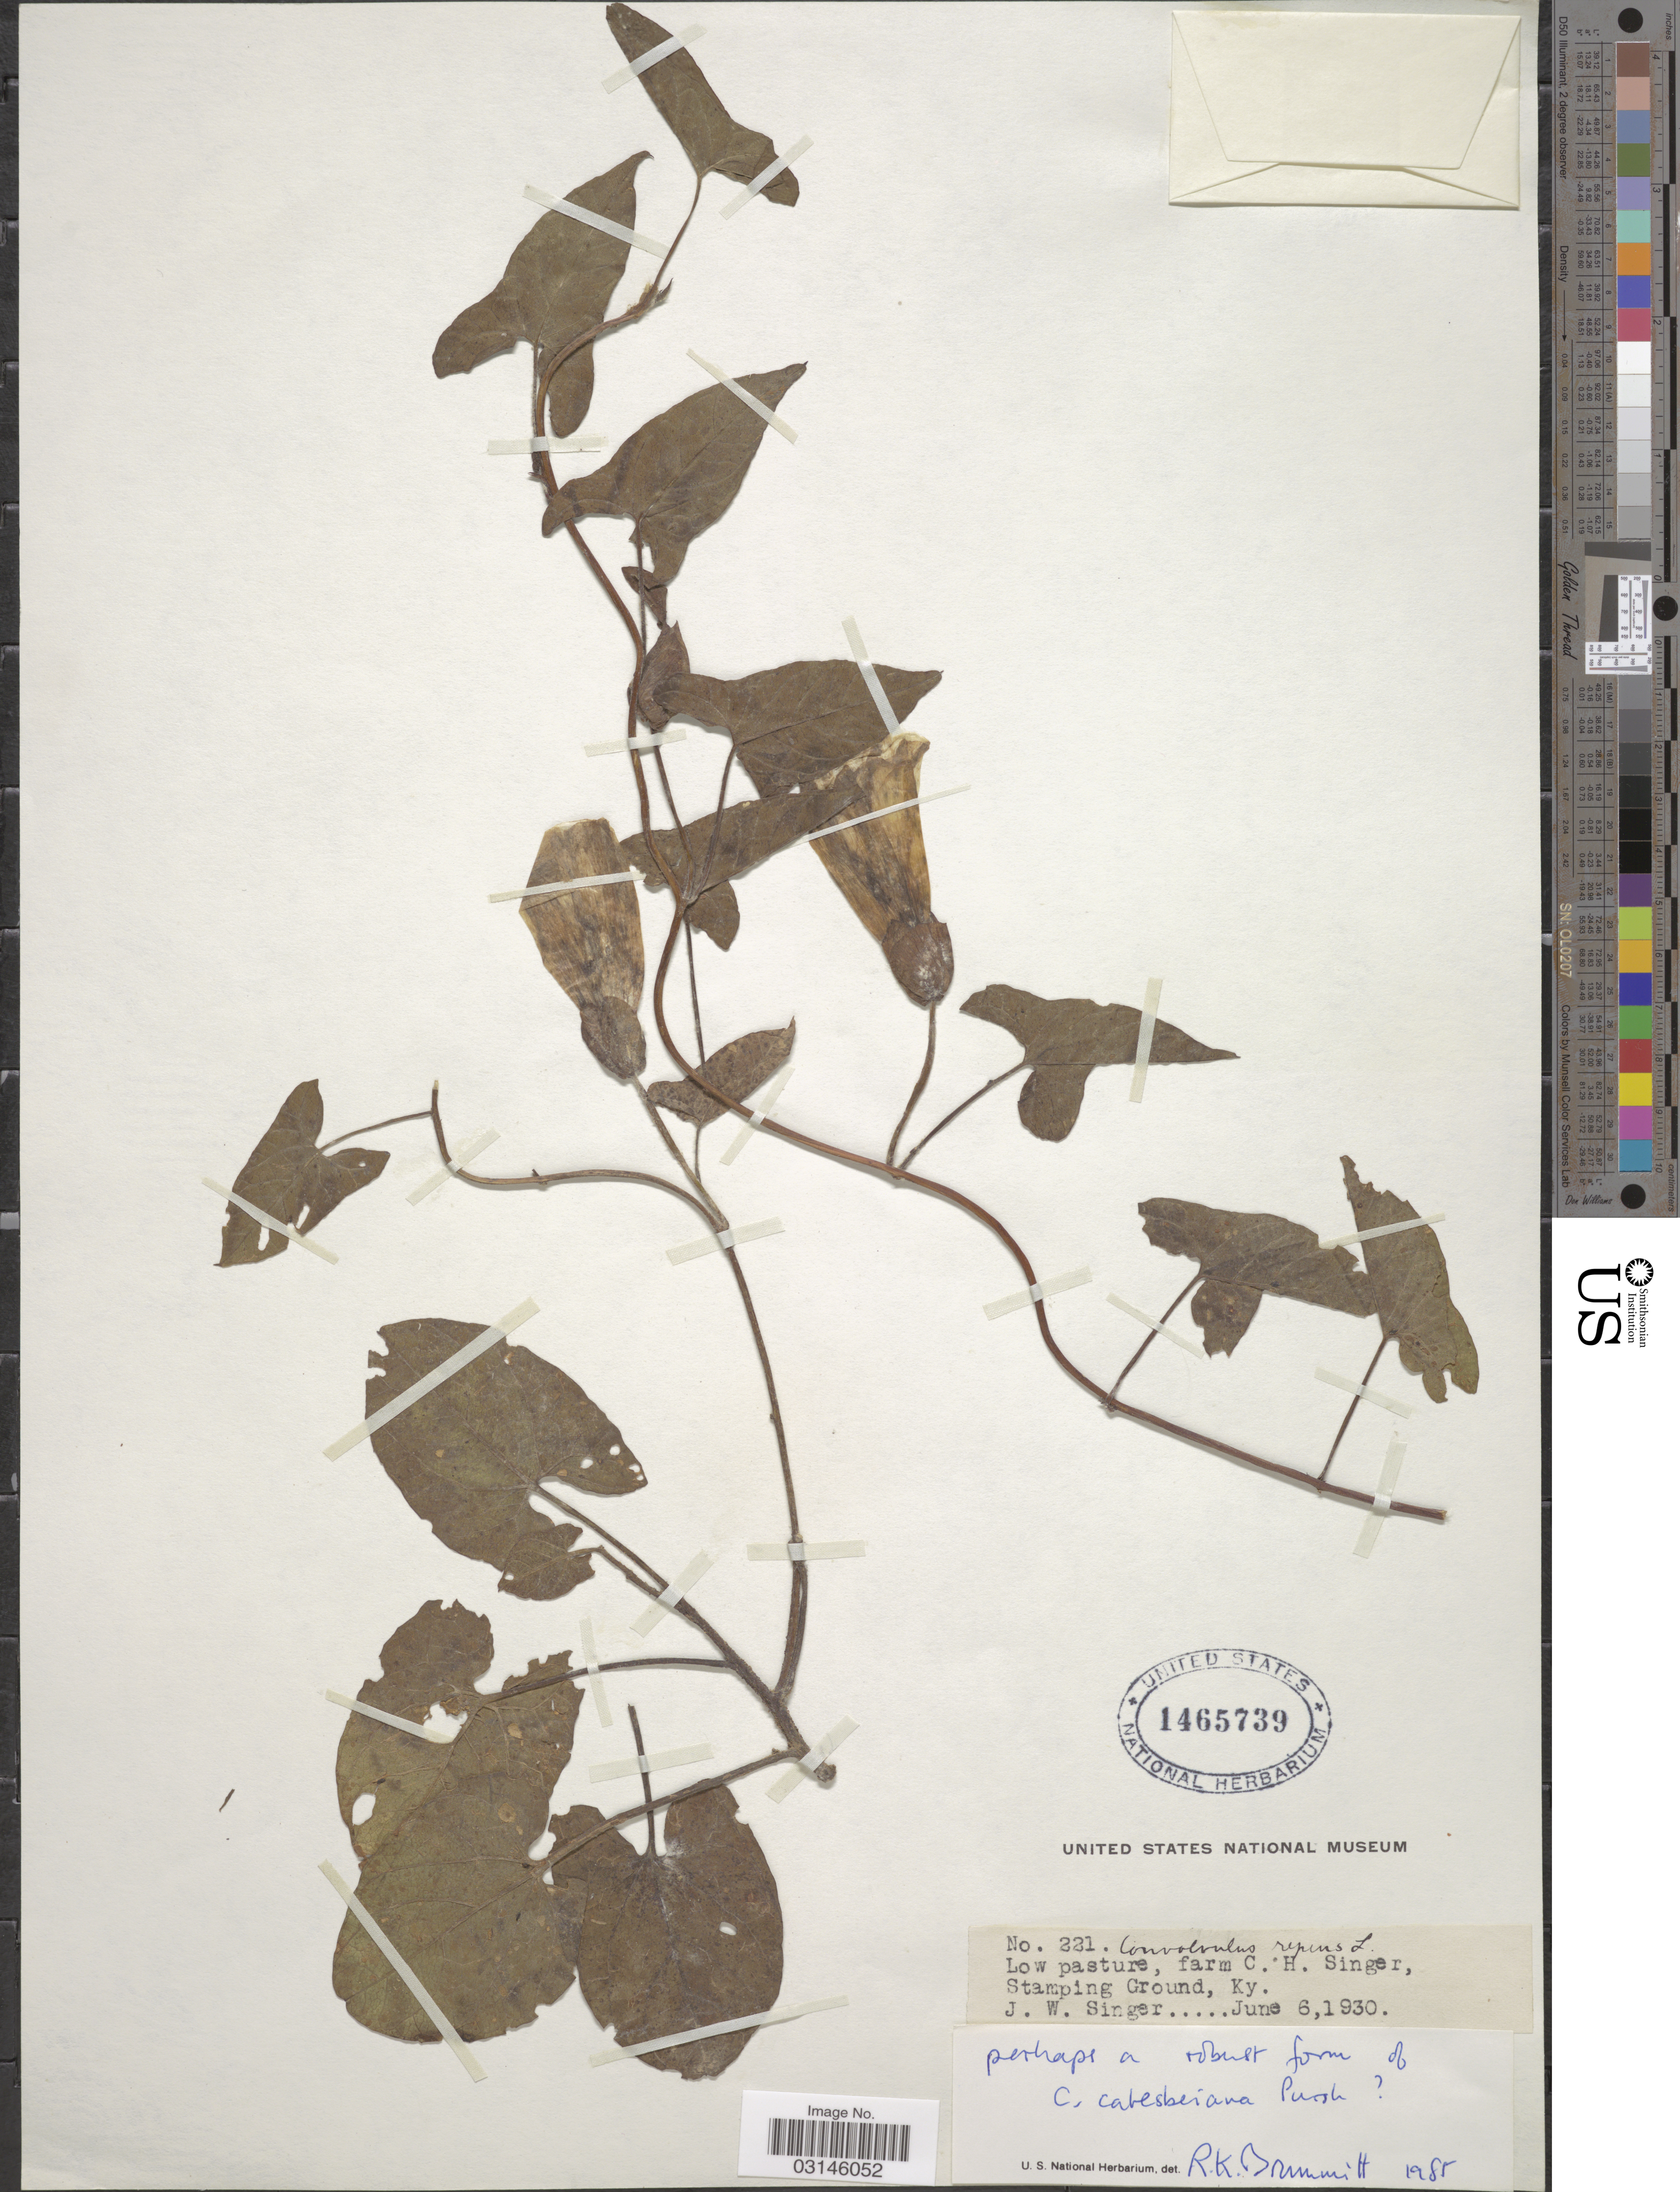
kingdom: Plantae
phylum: Tracheophyta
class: Magnoliopsida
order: Solanales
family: Convolvulaceae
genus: Calystegia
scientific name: Calystegia catesbeiana subsp. catesbeiana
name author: Brummitt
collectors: J. EW. Singer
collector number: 221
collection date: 1930-06-06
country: United States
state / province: Kentucky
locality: Low pasture, farm C.H. Singer, Stamping Ground, Ky.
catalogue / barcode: US 1465739